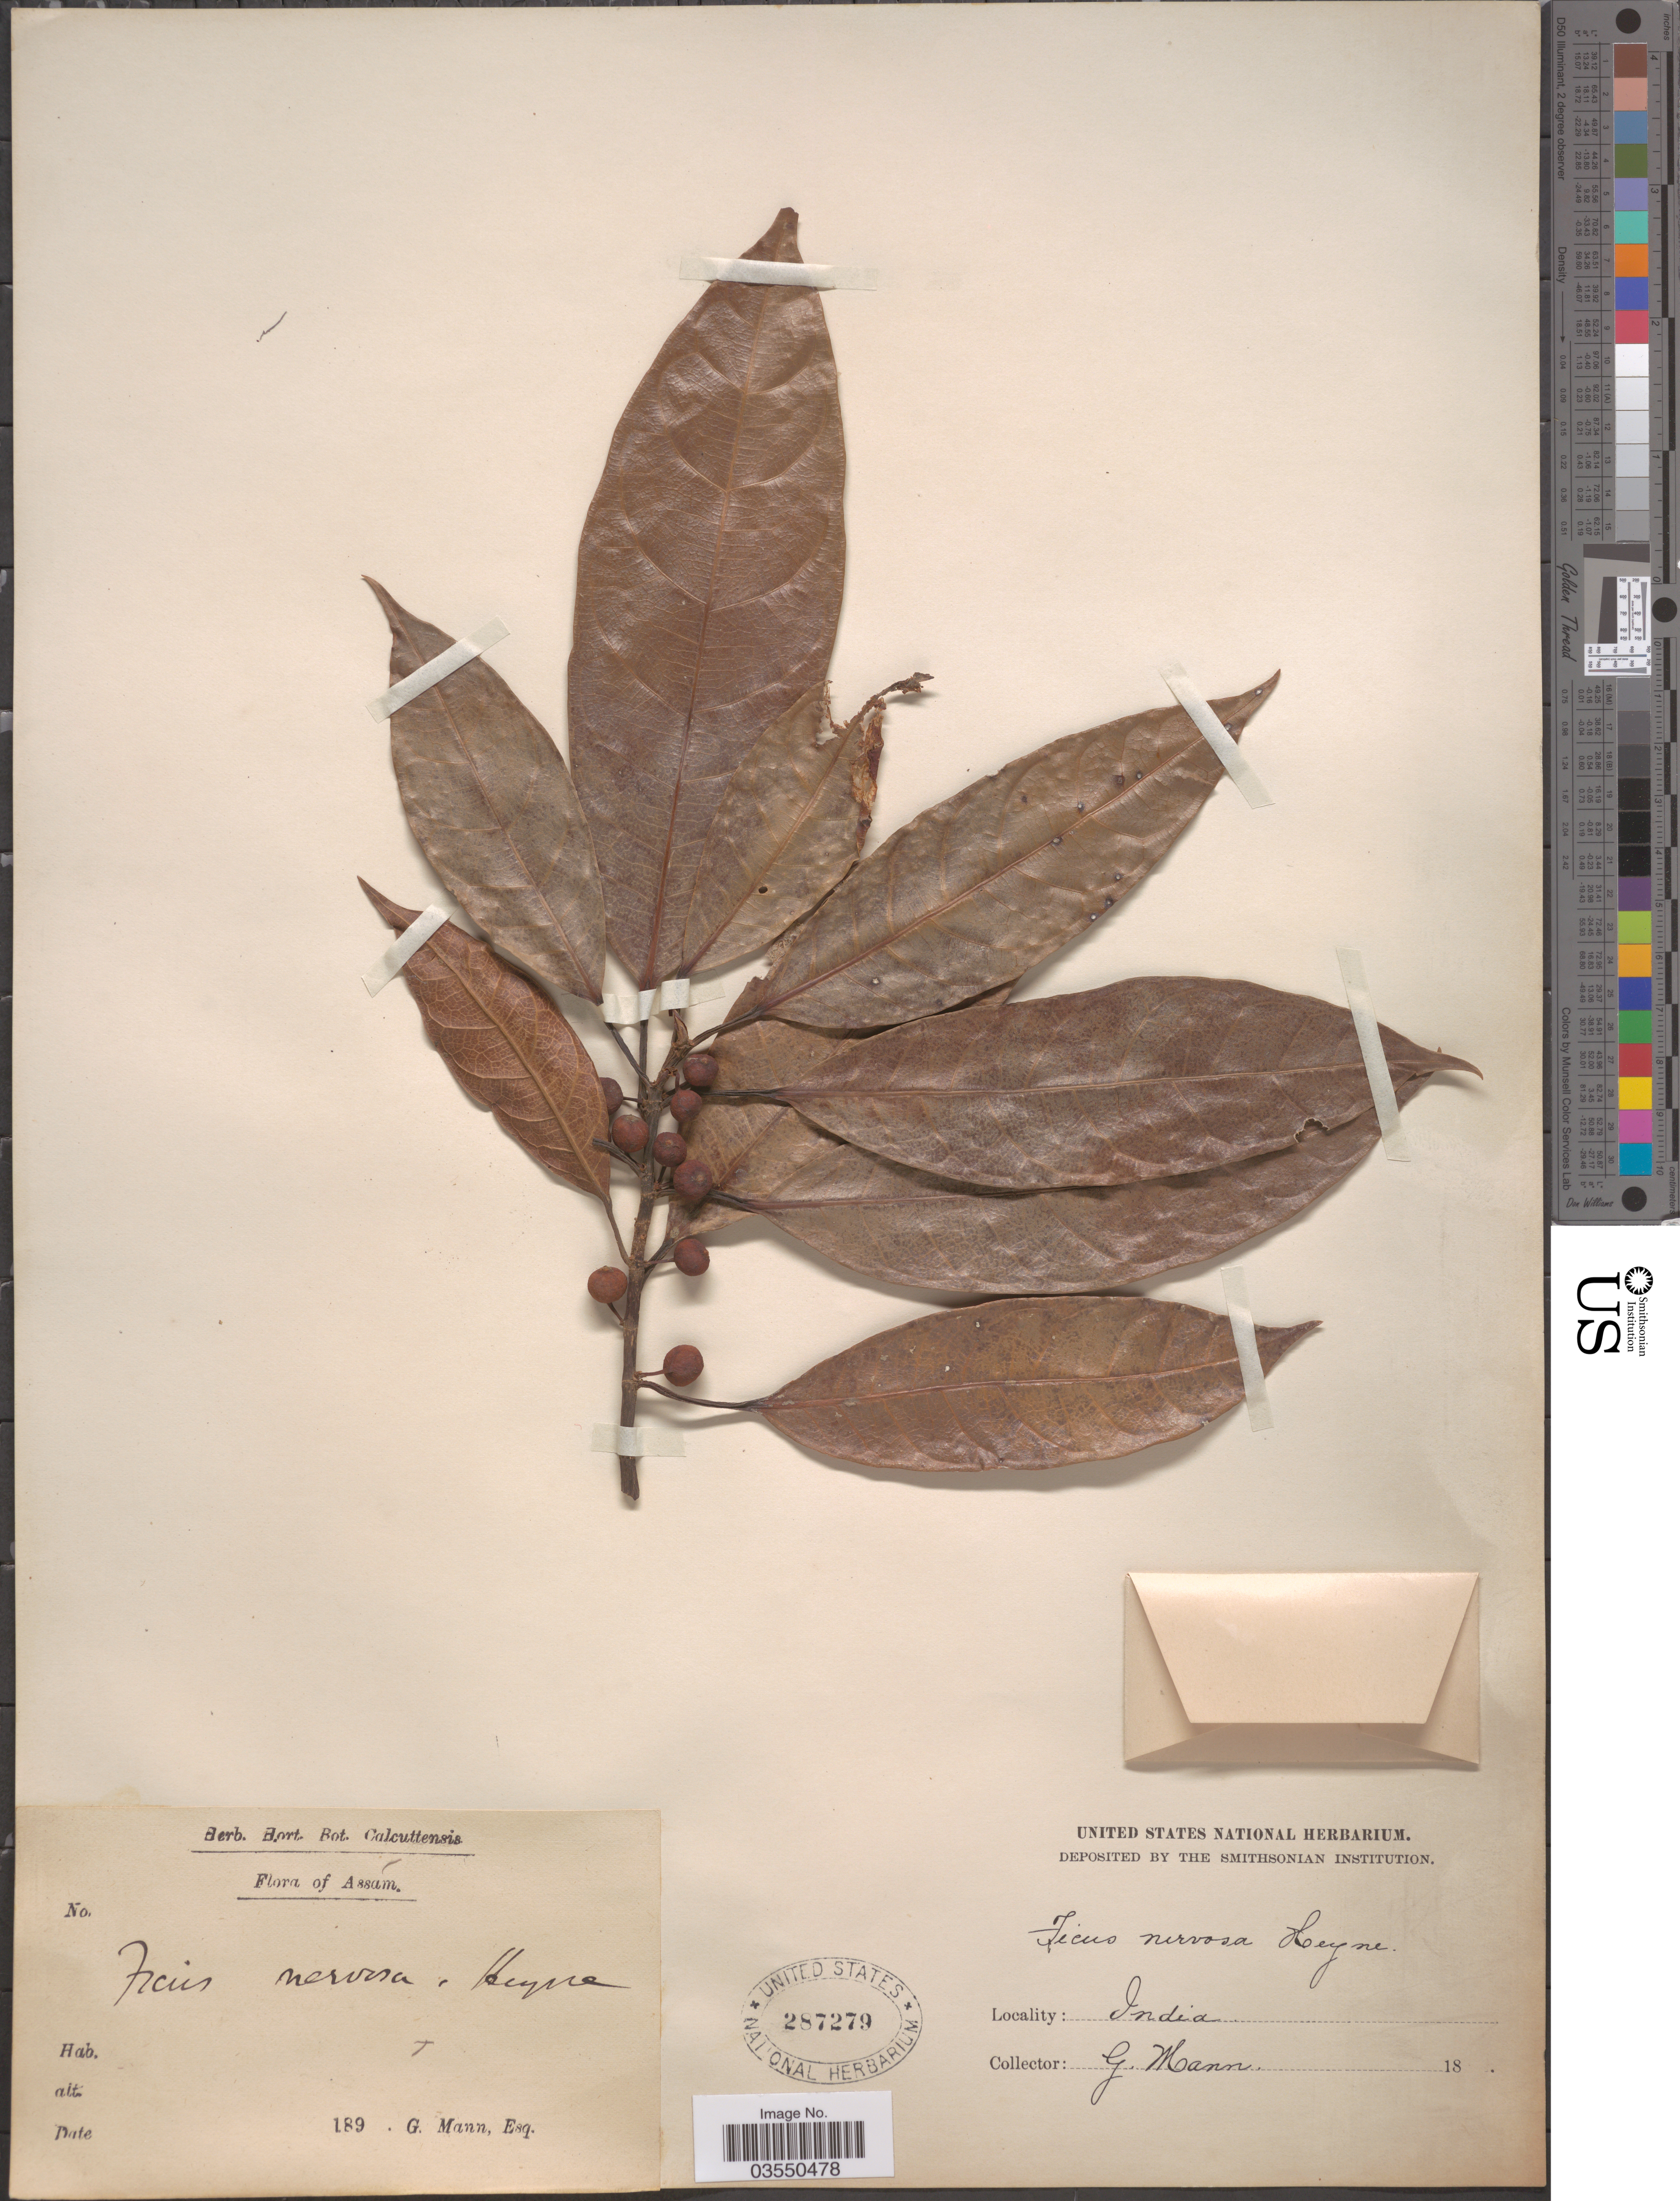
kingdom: Plantae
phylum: Tracheophyta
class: Magnoliopsida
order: Rosales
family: Moraceae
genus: Ficus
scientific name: Ficus nervosa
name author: B. Heyne & Roth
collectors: G. Mann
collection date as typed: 189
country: India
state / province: Assam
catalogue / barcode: US 287279